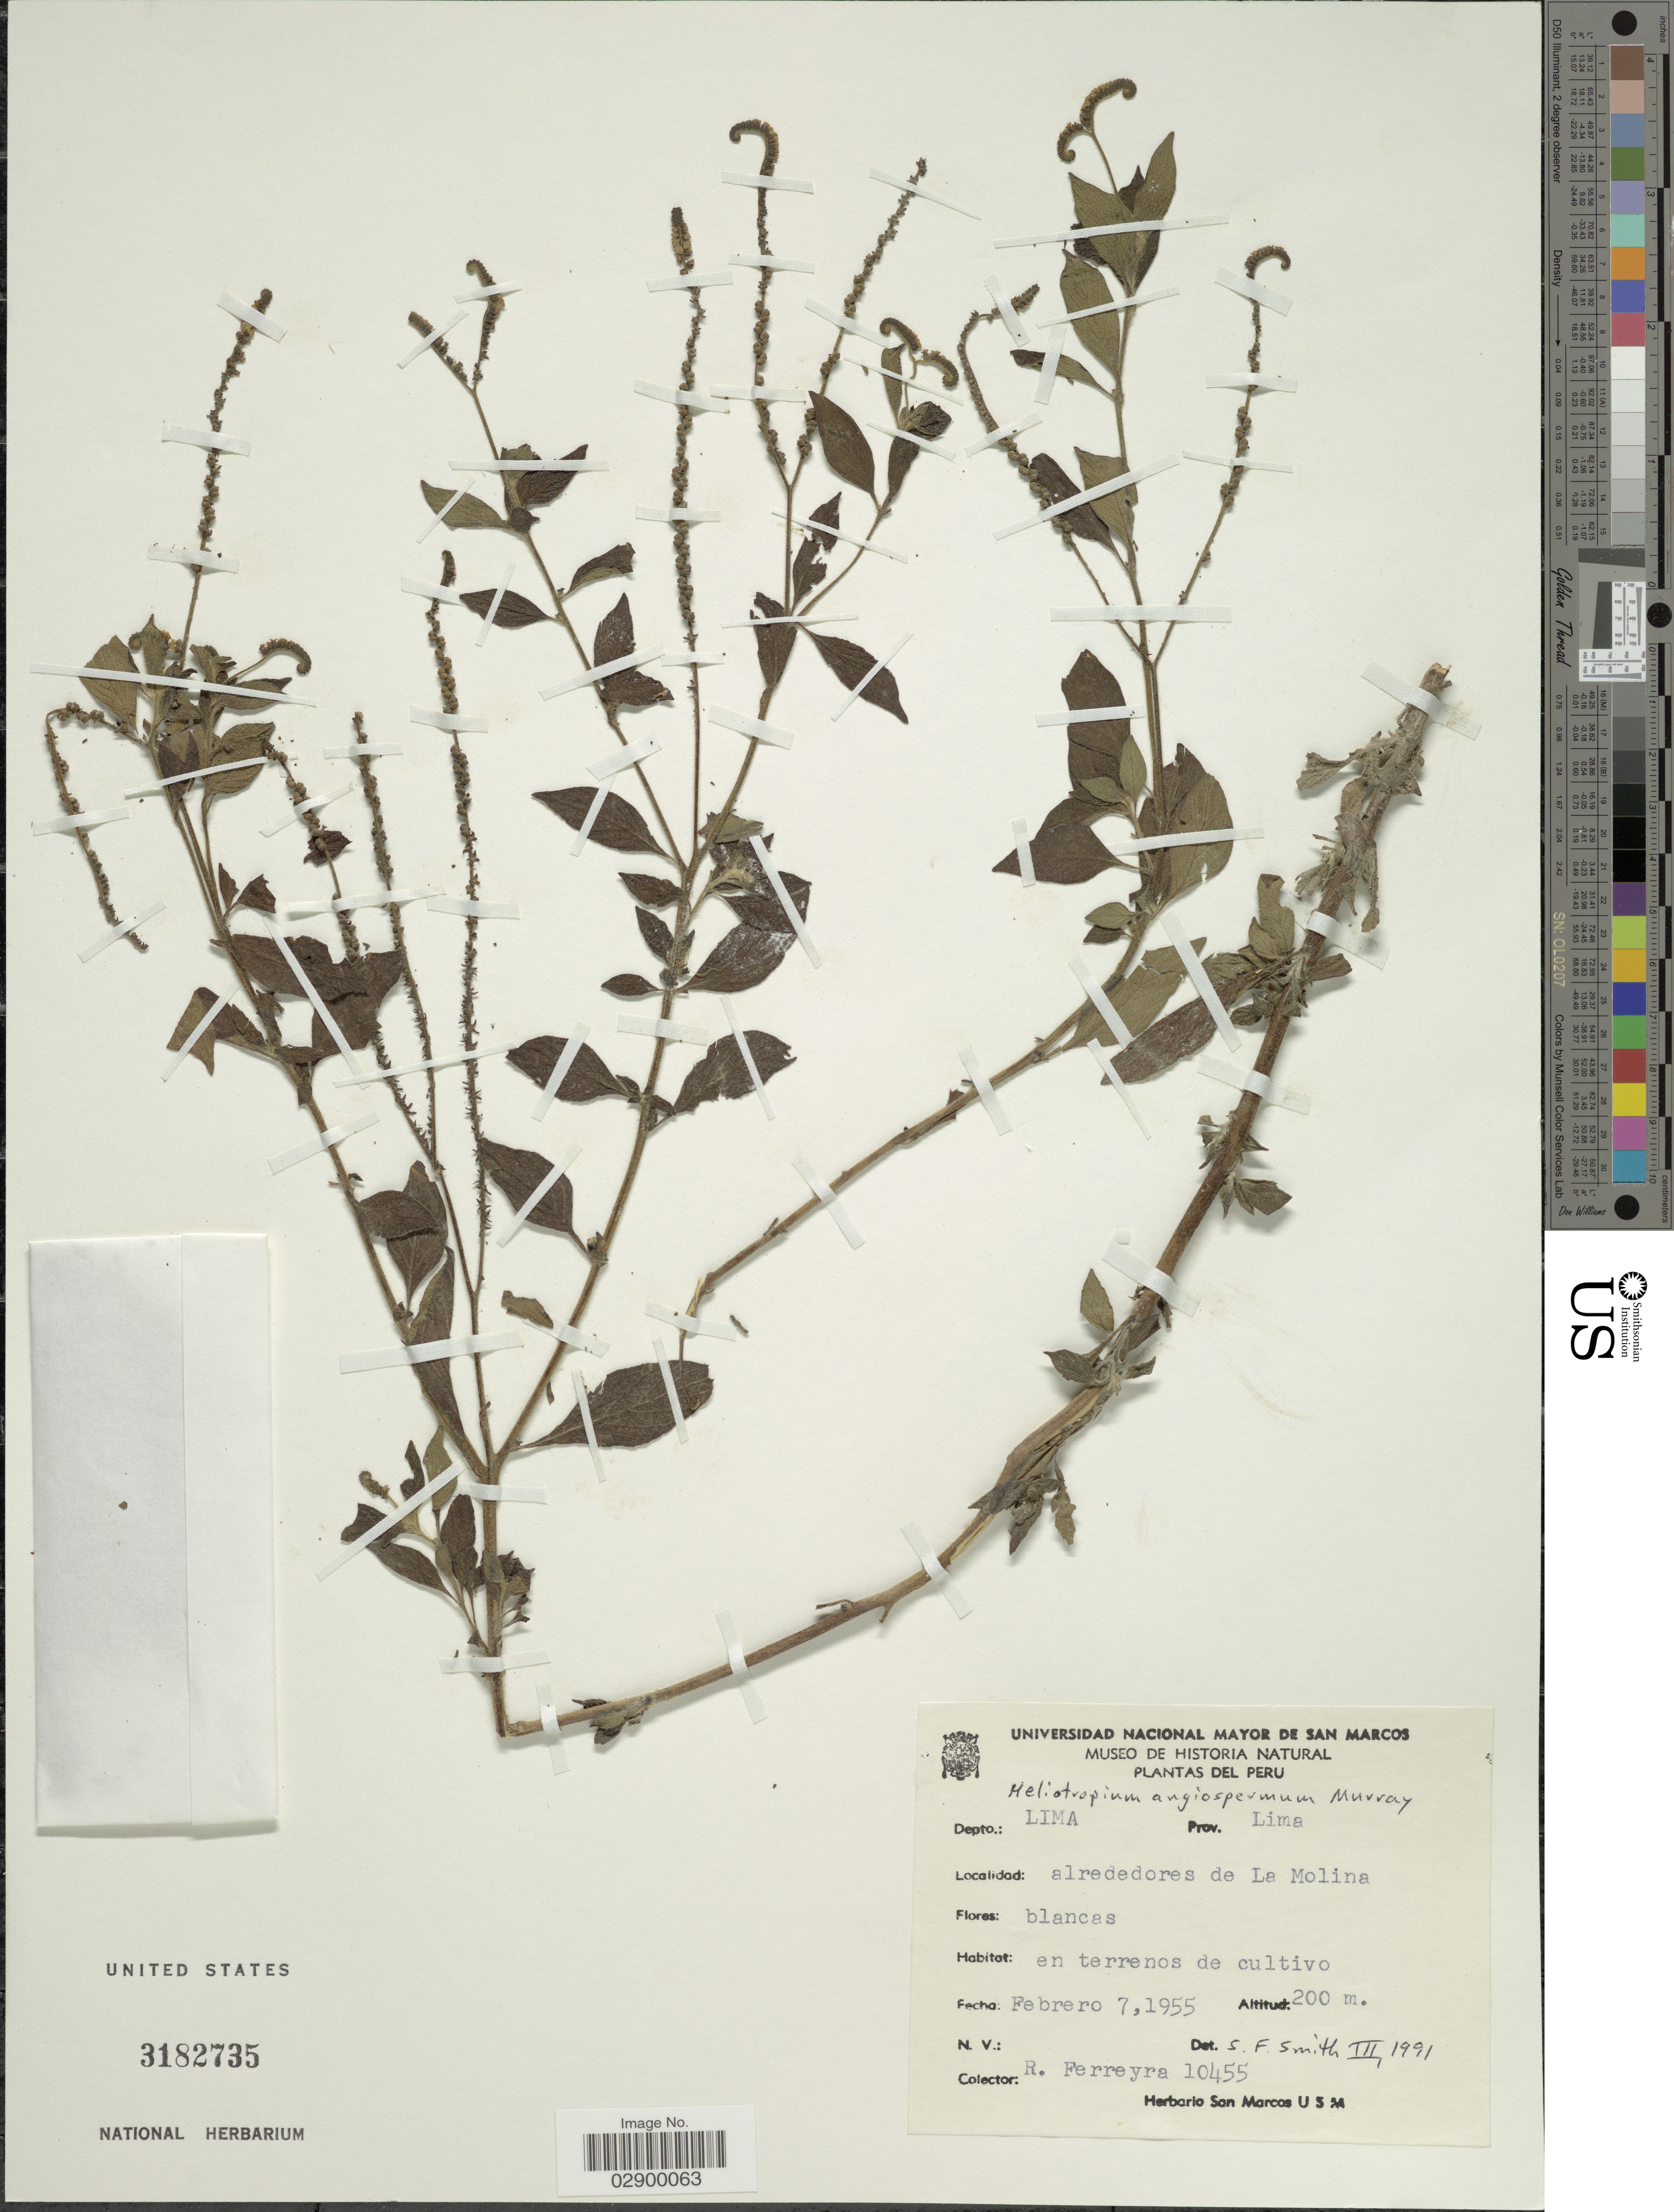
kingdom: Plantae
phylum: Tracheophyta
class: Magnoliopsida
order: Boraginales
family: Heliotropiaceae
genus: Heliotropium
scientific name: Heliotropium angiospermum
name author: Murray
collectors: R. A. Ferreyra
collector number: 10455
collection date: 1955-02-07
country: Peru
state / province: Lima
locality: Depto.: Lima. Prov. Lima. Alrededores de La Molina.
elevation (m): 200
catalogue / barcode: US 3182735